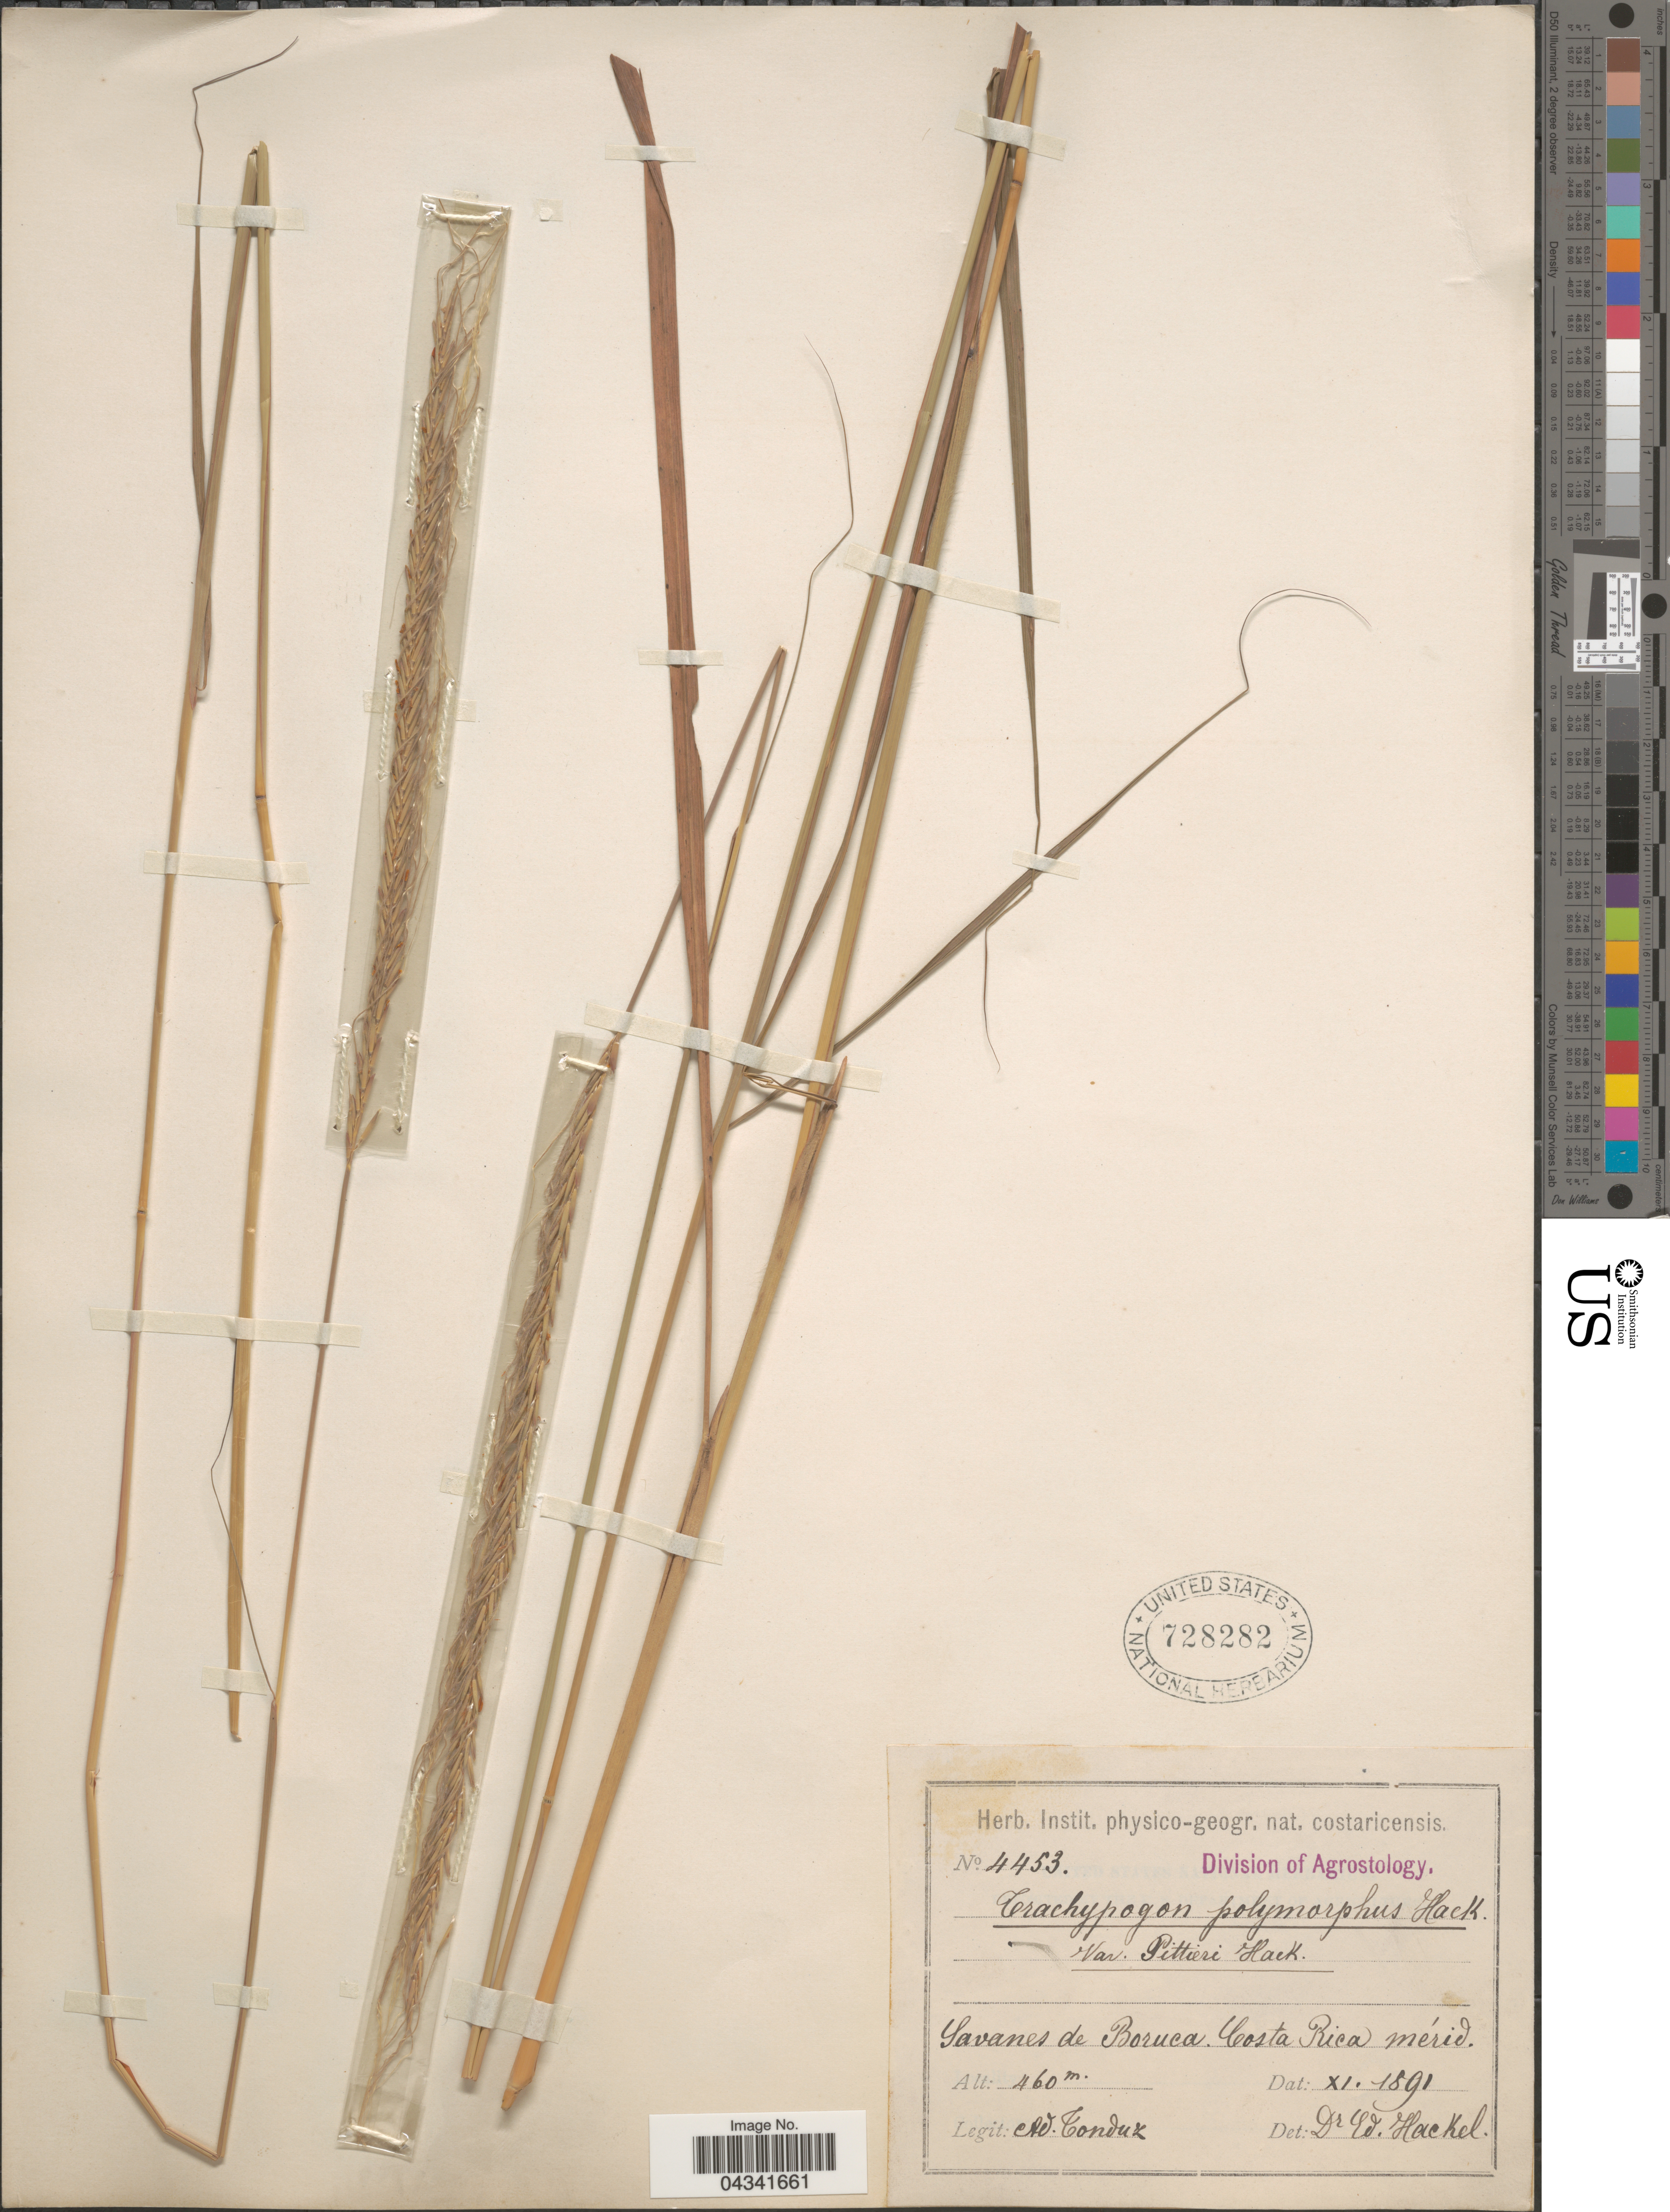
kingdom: Plantae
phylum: Tracheophyta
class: Liliopsida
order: Poales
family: Poaceae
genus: Trachypogon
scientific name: Trachypogon spicatus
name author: (L. f.) Kuntze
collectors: A. Tonduz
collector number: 4453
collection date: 1891-09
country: Costa Rica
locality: Savanes de Boruca. Costa Rica mérid.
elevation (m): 460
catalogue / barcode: US 728282